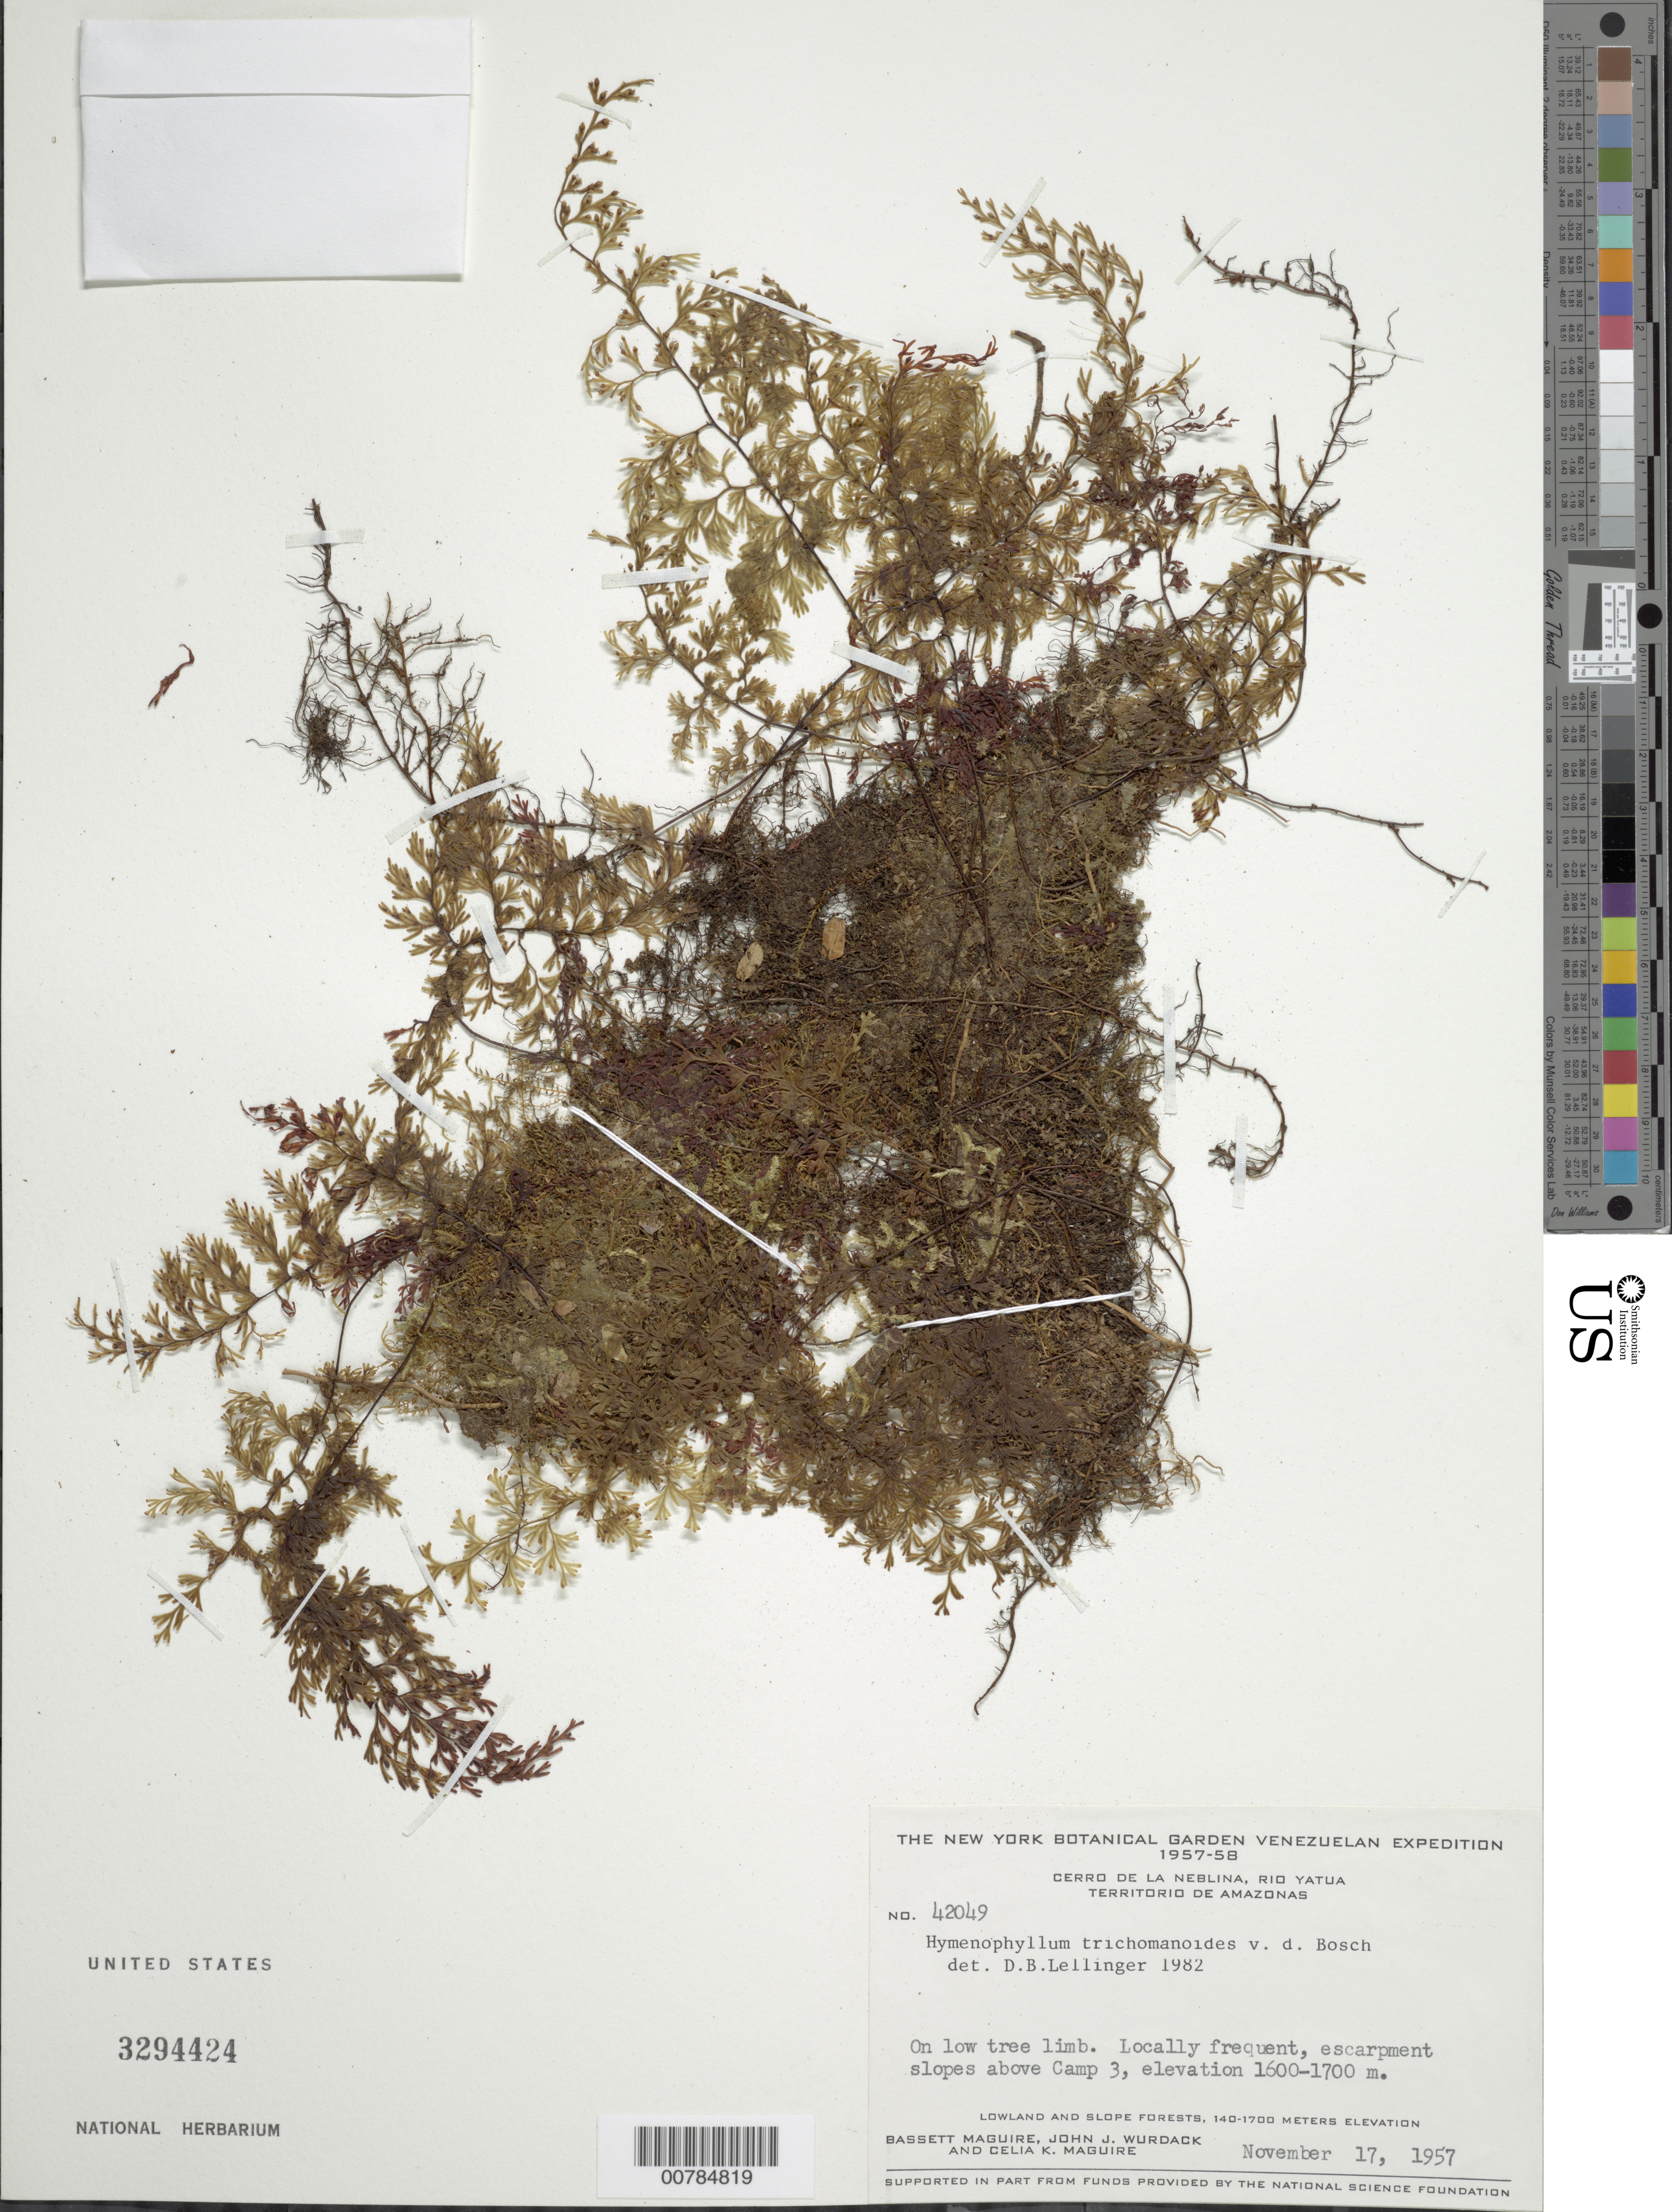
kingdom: Plantae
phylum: Tracheophyta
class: Polypodiopsida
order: Hymenophyllales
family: Hymenophyllaceae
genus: Hymenophyllum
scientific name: Hymenophyllum trichomanoides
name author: Bosch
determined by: Lellinger, David B., (BOT), Smithsonian Institution - National Museum of Natural History (UNITED STATES)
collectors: B. Maguire, J. J. Wurdack & C. K. Maguire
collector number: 42049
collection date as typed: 17-Nov-57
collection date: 1957-11-17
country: Venezuela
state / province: Amazonas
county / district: Río Negro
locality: Cerro de la Neblina, Río Yatua, above Camp 3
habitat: Escarpment slopes; on low tree limb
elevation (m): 1600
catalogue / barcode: US 3294424